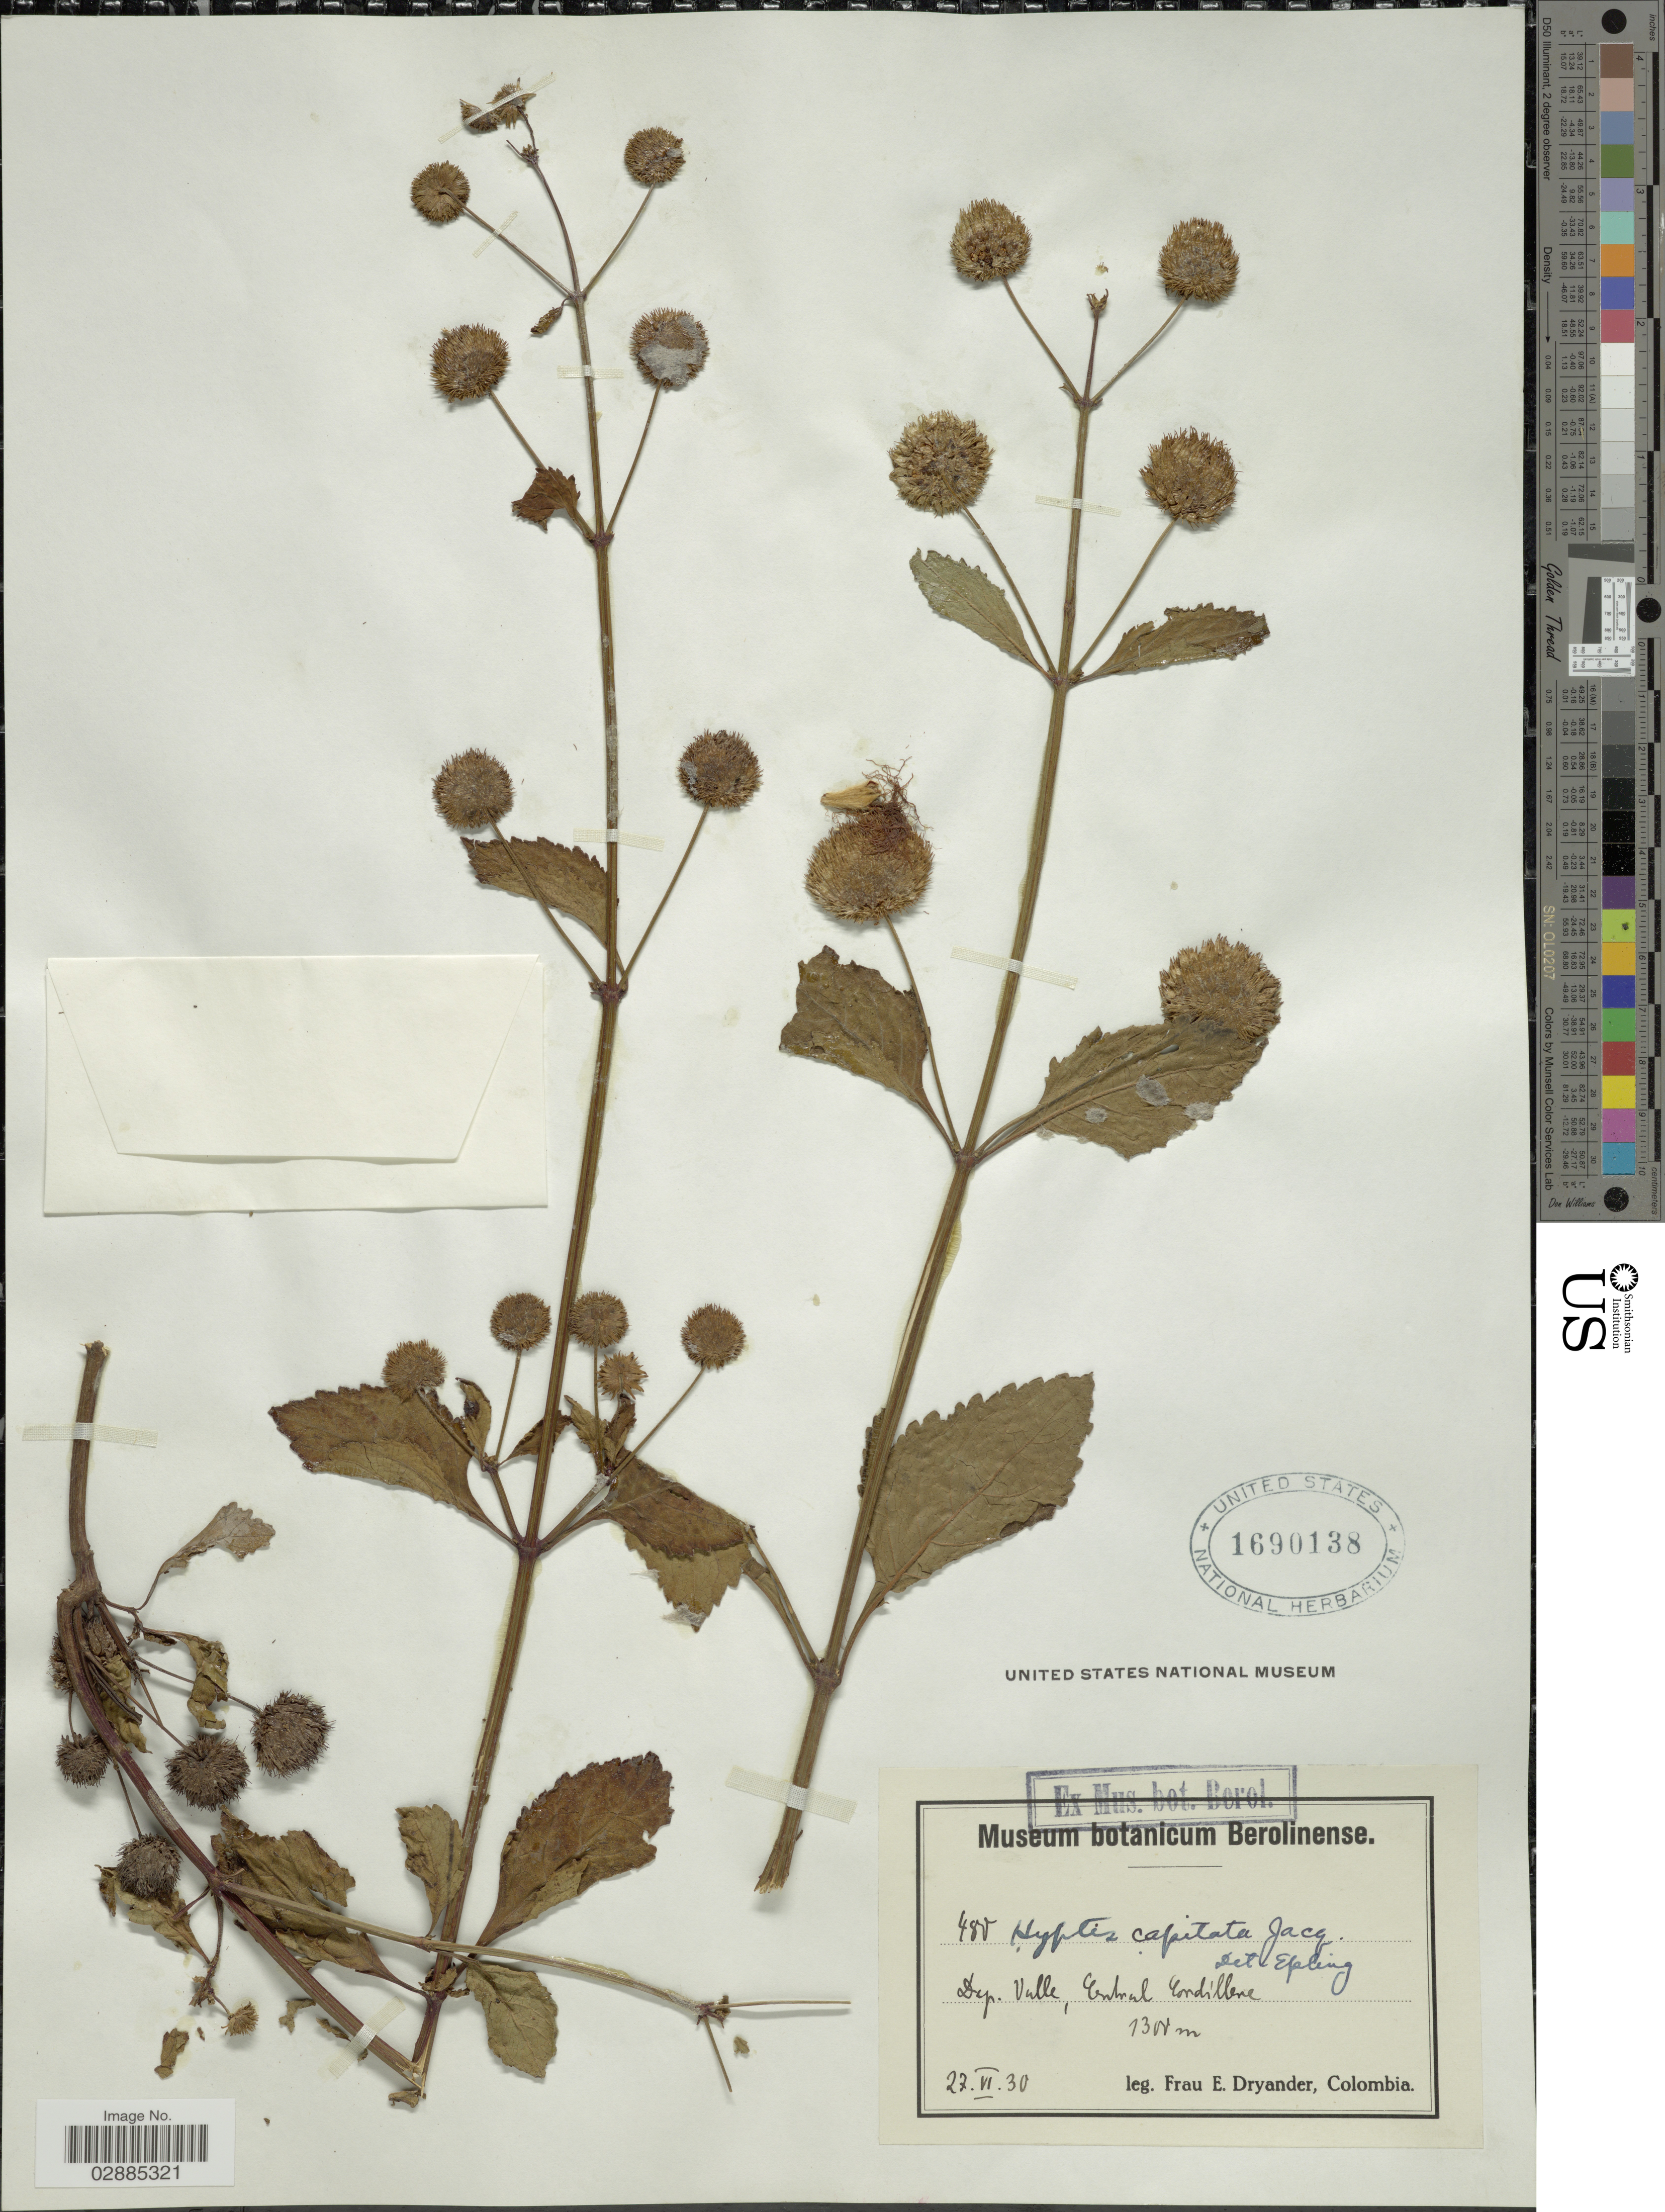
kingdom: Plantae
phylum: Tracheophyta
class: Magnoliopsida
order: Lamiales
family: Lamiaceae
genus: Hyptis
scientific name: Hyptis capitata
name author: Jacq.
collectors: F. Dryander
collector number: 480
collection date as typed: Transcribed d/m/y: 27/6/30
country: Colombia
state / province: Valle del Cauca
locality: Dep. Valle, Central Cordillera.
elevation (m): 1300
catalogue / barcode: US 1690138